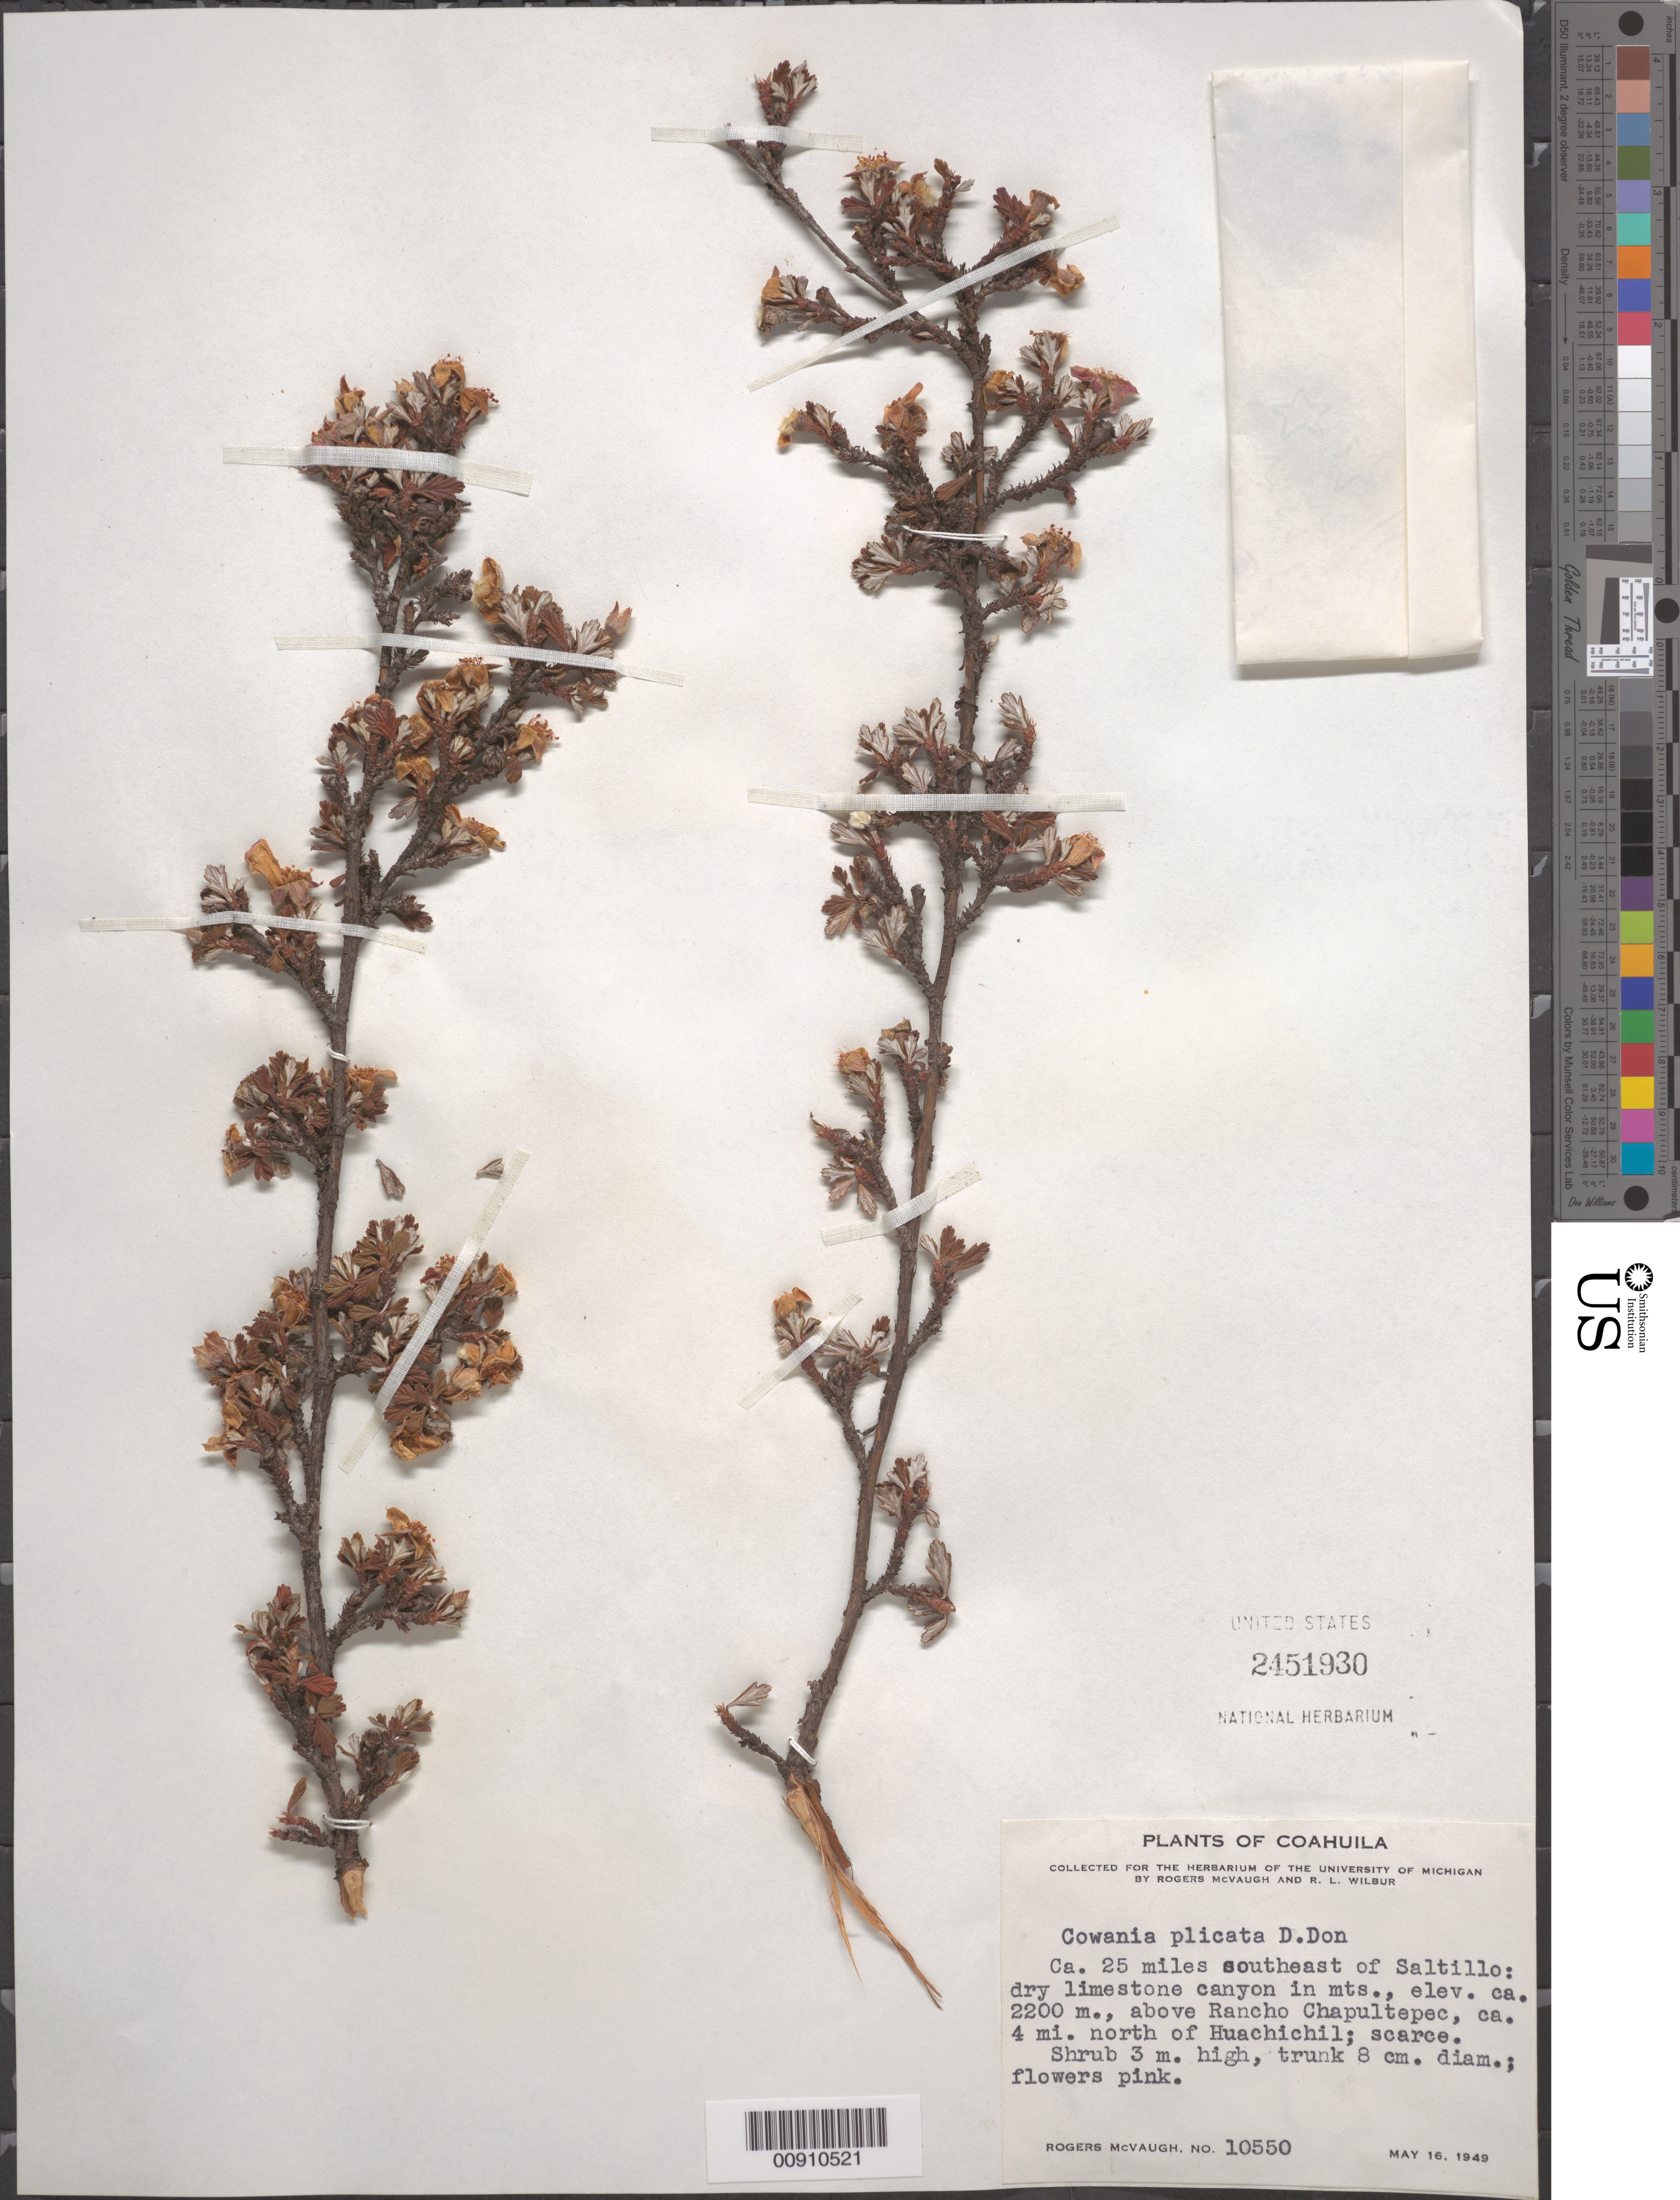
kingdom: Plantae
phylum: Tracheophyta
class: Magnoliopsida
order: Rosales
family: Rosaceae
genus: Purshia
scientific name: Purshia plicata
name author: (D. Don) Henrickson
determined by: Strong, Mark T., (BOT), Smithsonian Institution - National Museum of Natural History (UNITED STATES)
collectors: R. McVaugh & R. L. Wilbur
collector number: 10550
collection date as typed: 16 May 1949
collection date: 1949-05-16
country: Mexico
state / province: Coahuila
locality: Ca. 25 miles southeast of Saltillo, above Rancho Chapultepec, ca. 4 mi. north of Huachichil.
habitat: Dry limestone canyon in mts.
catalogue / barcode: US 2451930